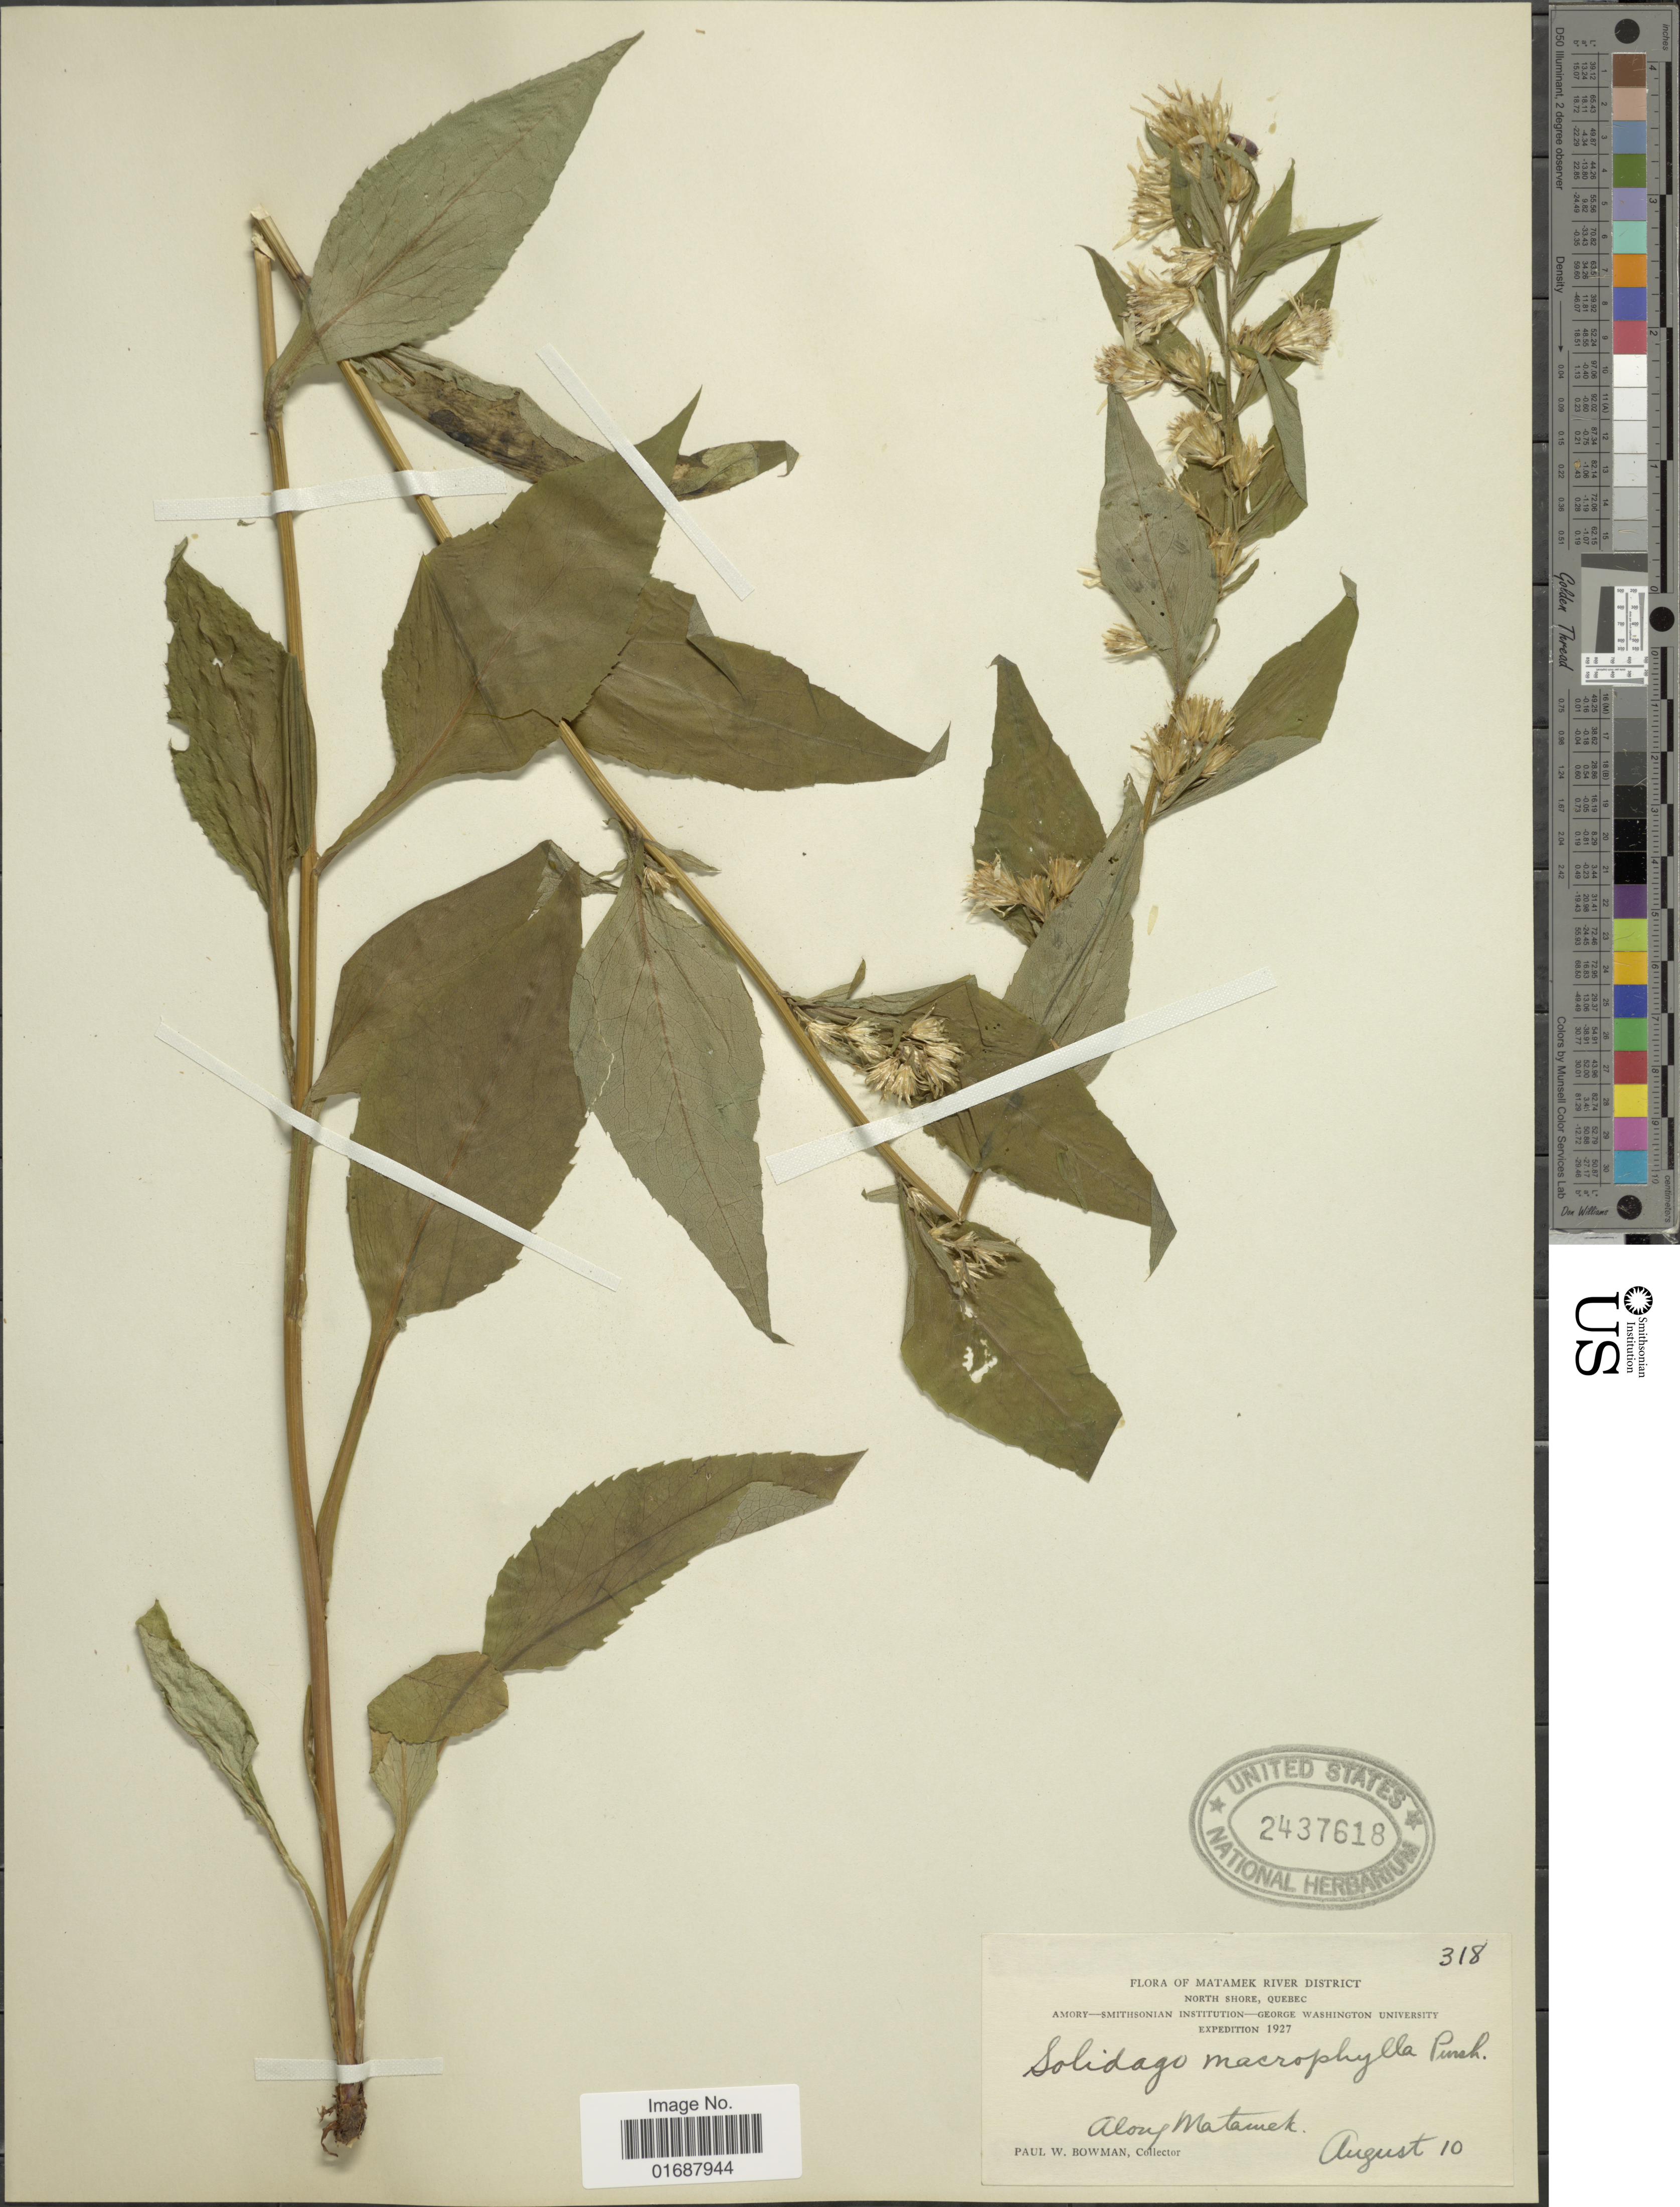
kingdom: Plantae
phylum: Tracheophyta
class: Magnoliopsida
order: Asterales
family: Asteraceae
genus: Solidago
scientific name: Solidago macrophylla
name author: Banks ex Pursh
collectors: P. Bowman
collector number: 318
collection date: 1927-08-10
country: Canada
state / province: Quebec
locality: Matamek River District, North Shore, Quebec. Along Matamek.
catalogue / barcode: US 2437618